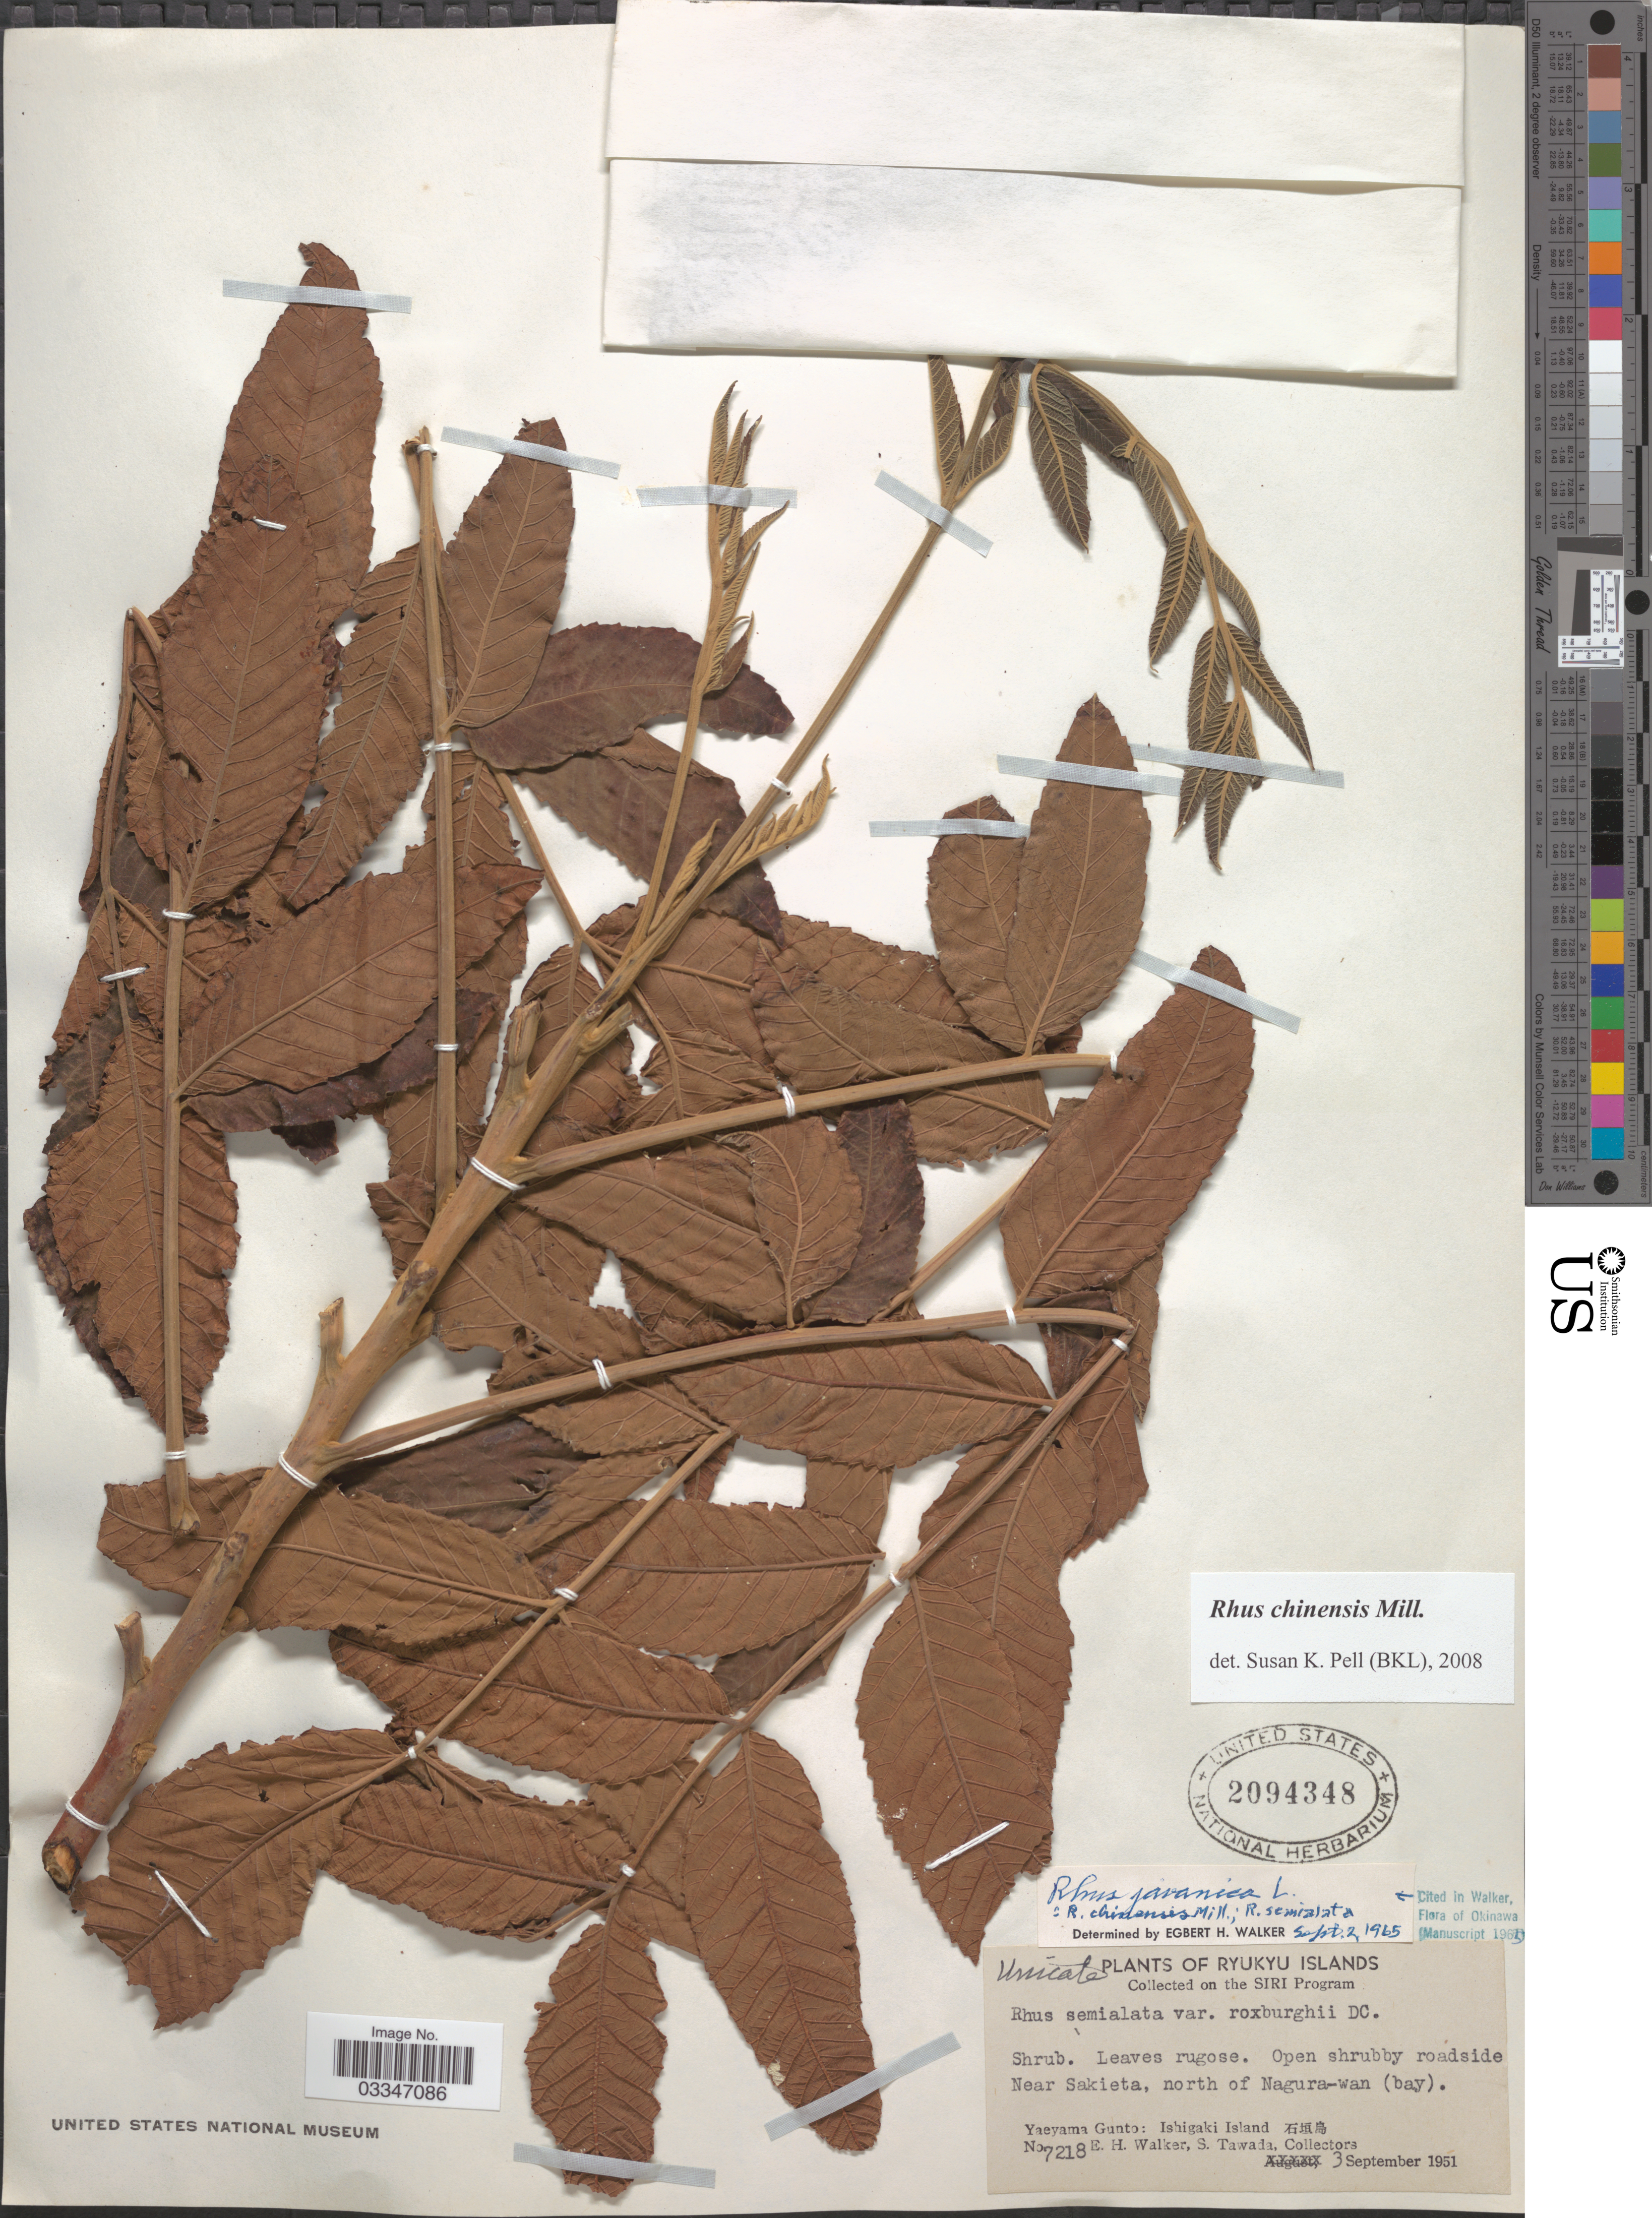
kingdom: Plantae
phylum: Tracheophyta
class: Magnoliopsida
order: Sapindales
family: Anacardiaceae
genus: Rhus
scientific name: Rhus chinensis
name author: Mill.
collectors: E. H. Walker & S. Tawada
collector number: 7218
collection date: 1951-09-03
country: Japan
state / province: Okinawa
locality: Ryukyu Islands. Near Sakieta, north of Nagura-wan (bay). Yaeyama Gunto: Ishigaki Island X.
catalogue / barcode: US 2094348